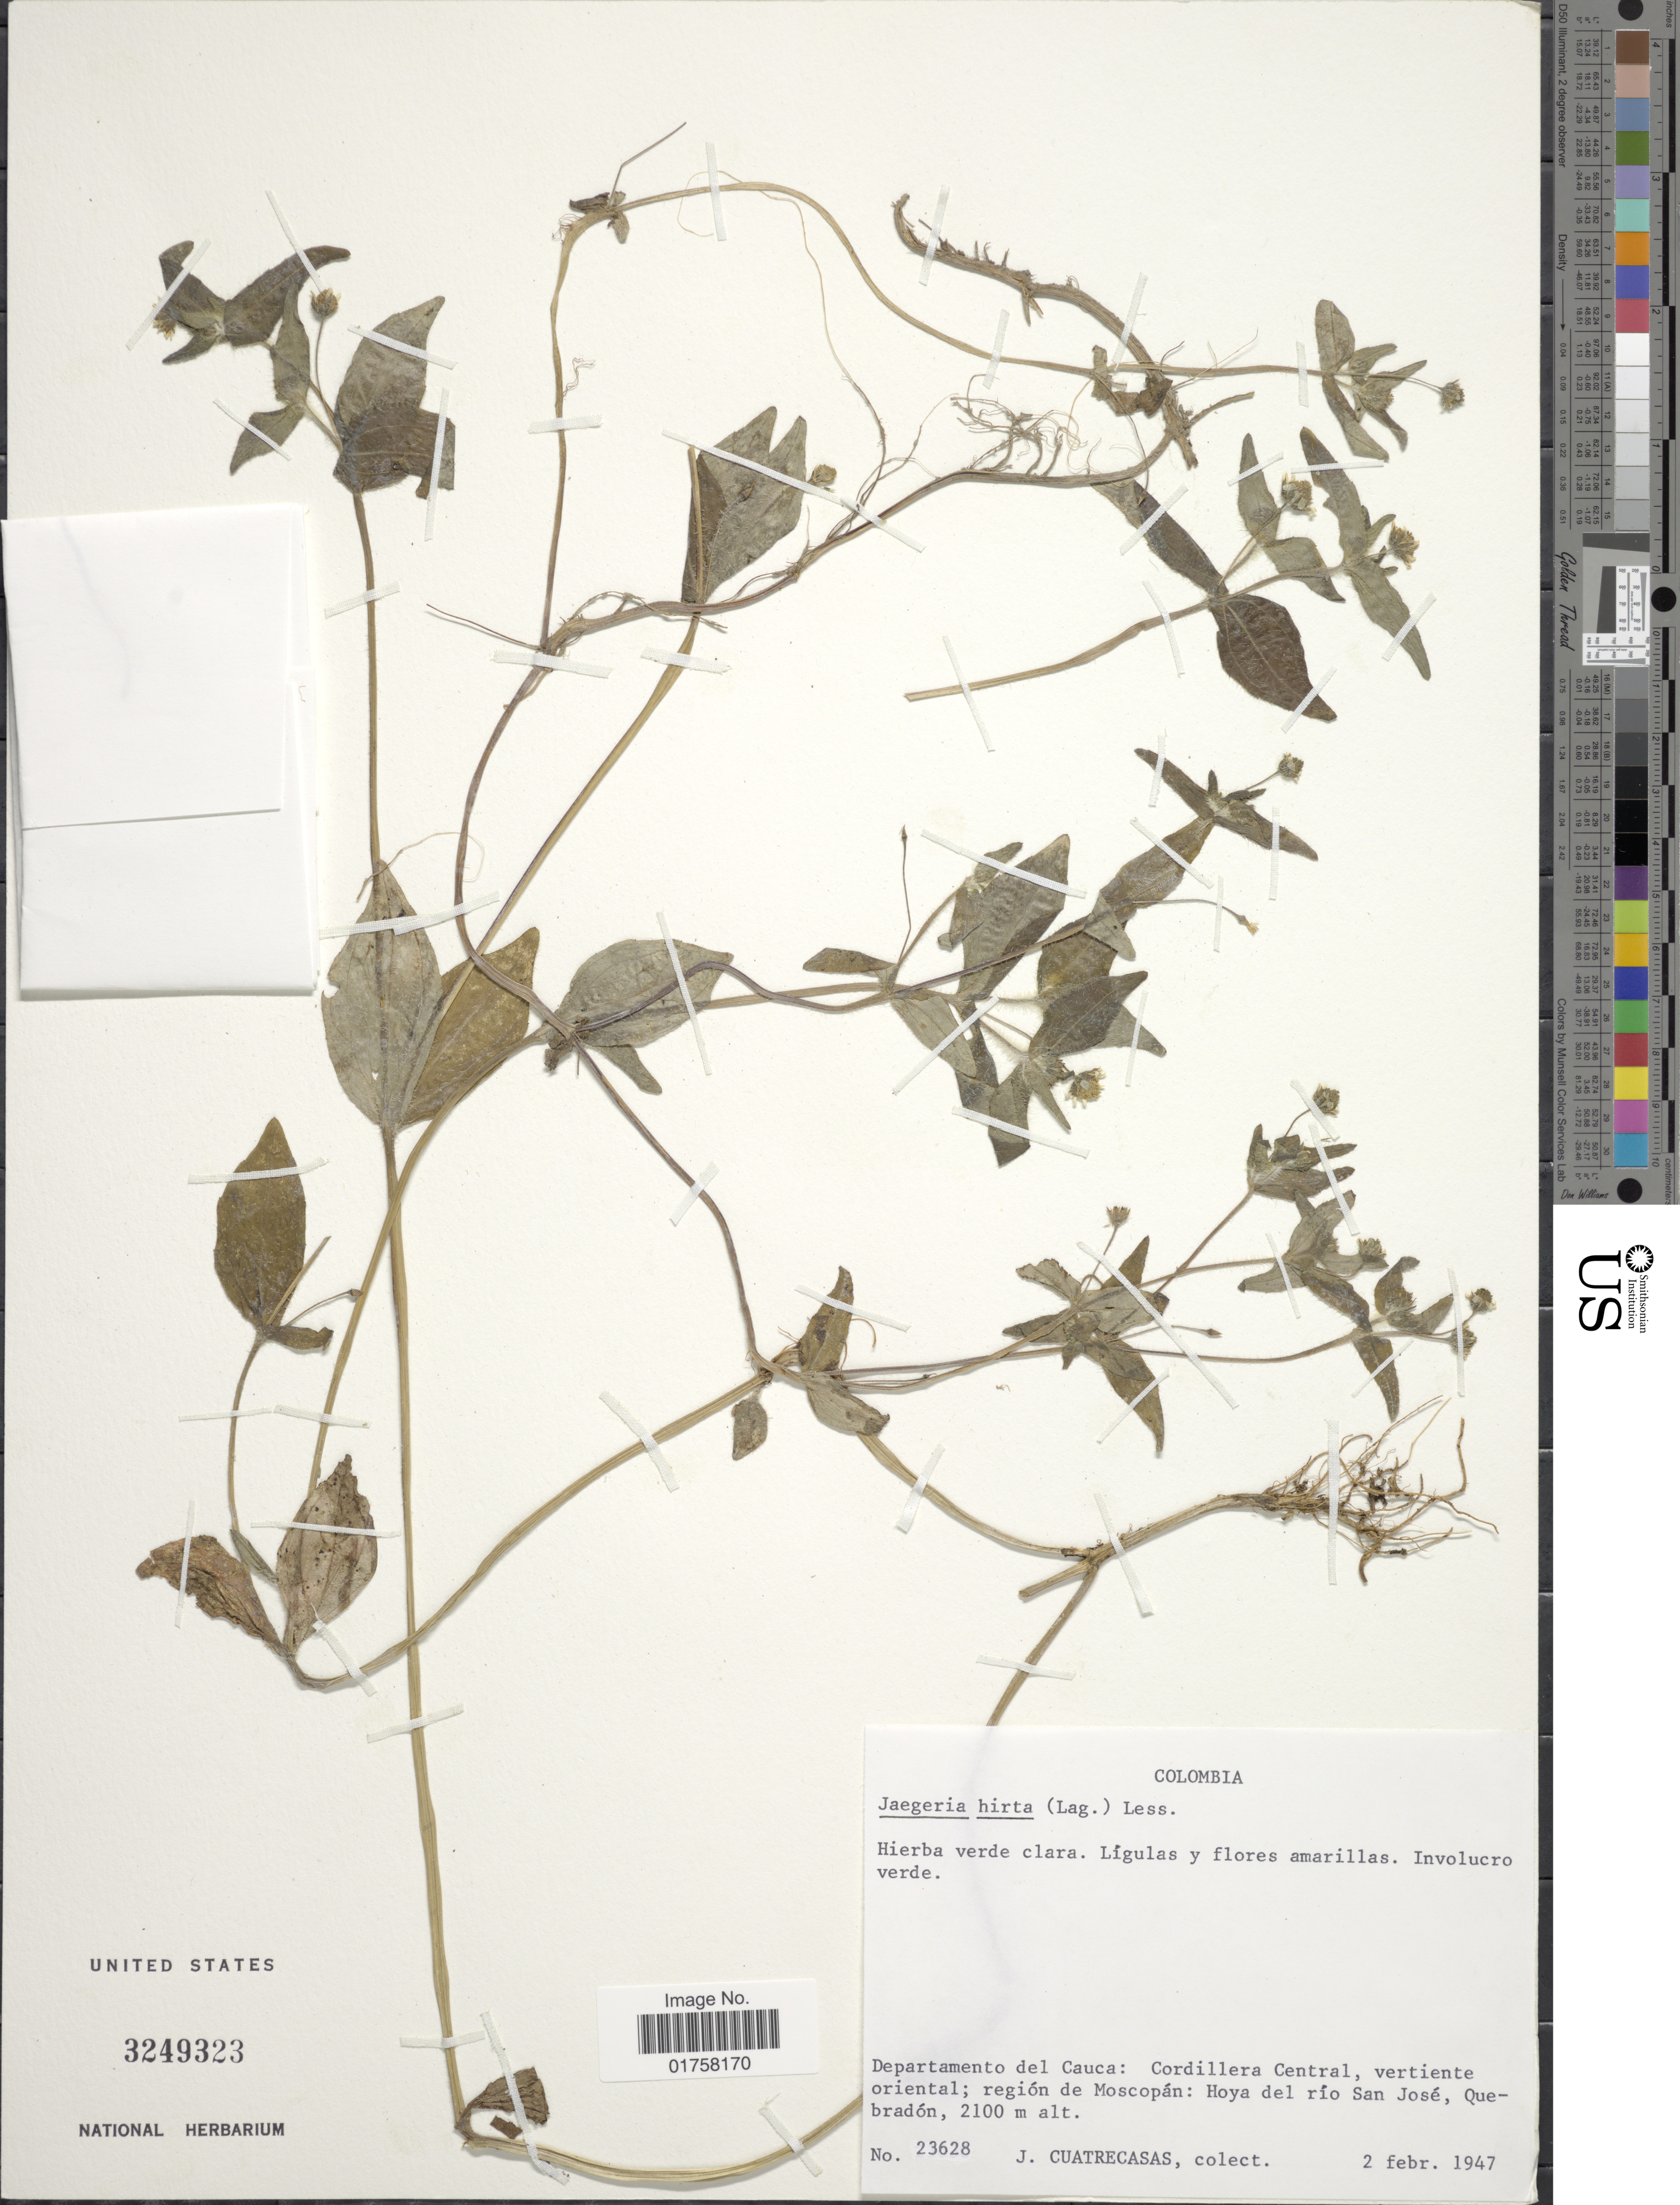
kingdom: Plantae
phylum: Tracheophyta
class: Magnoliopsida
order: Asterales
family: Asteraceae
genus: Jaegeria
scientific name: Jaegeria hirta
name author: (Lag.) Less.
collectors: J. Cuatrecasas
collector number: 23628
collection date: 1947-02-02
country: Colombia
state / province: Cauca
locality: Departamento del Cauca: Cordillera Central, vertiente oriental; región de Moscopán: Hoya del río San José, Quebradón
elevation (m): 2100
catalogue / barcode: US 3249323